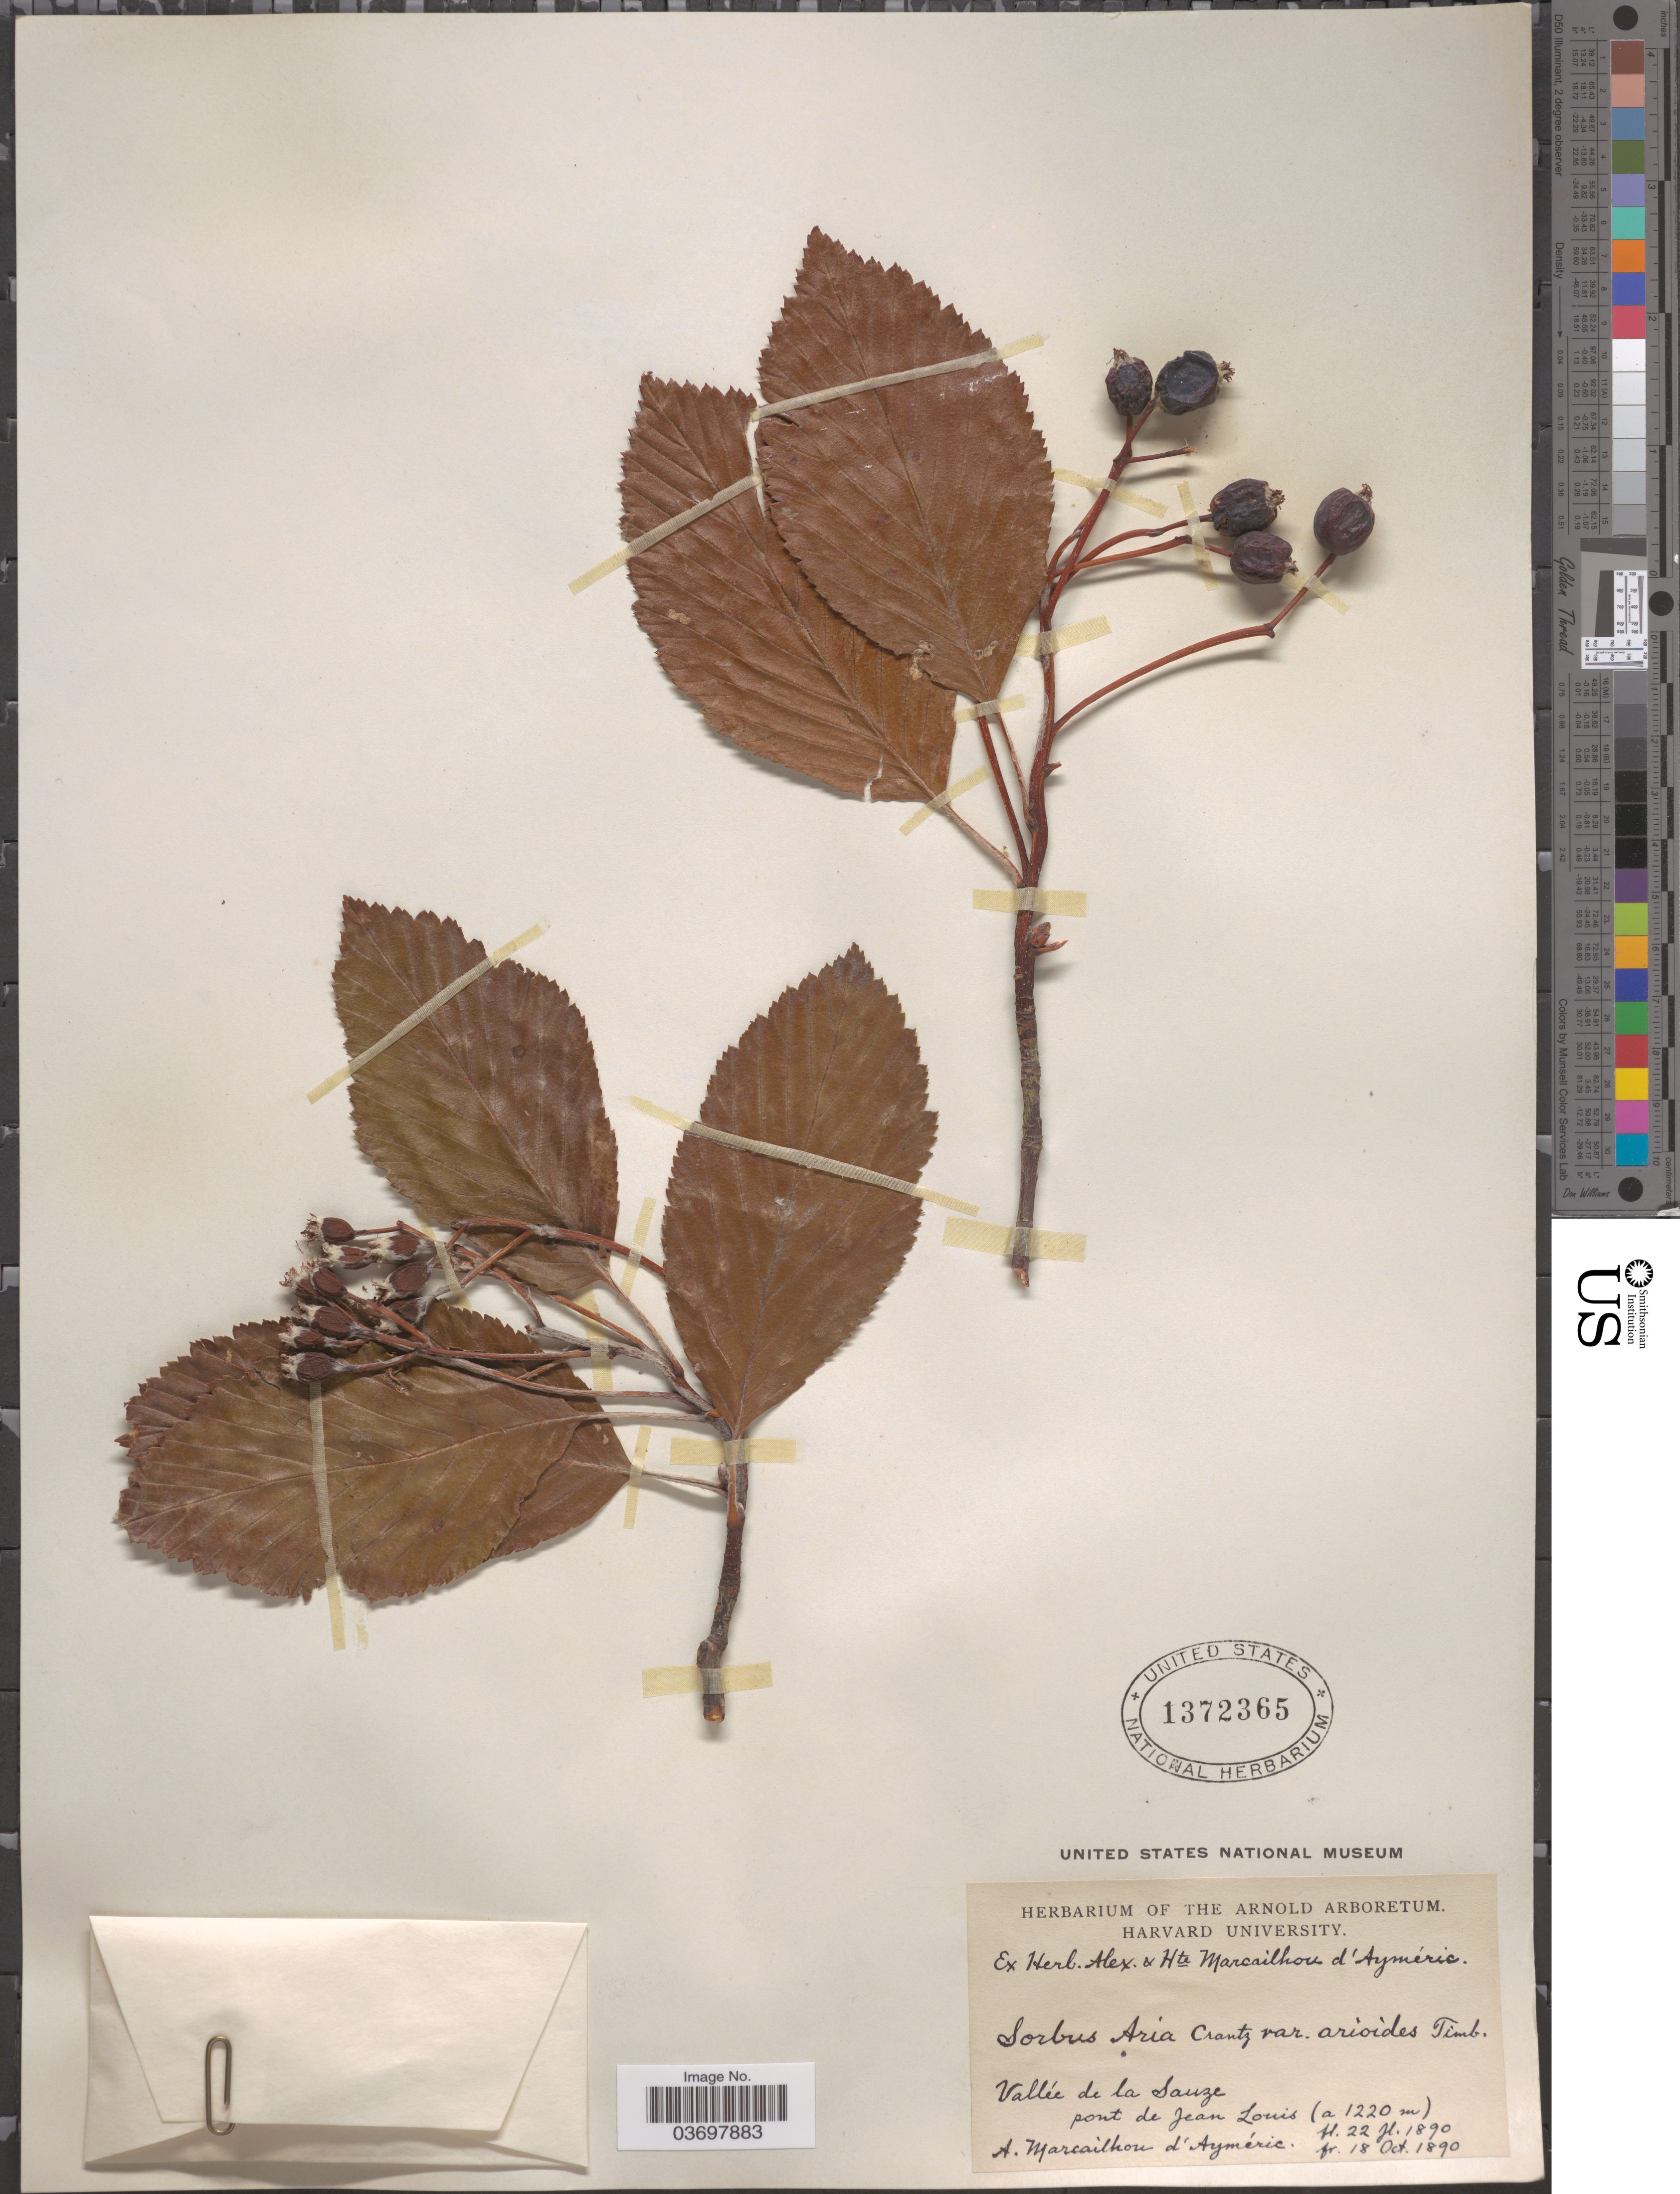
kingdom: Plantae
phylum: Tracheophyta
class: Magnoliopsida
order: Rosales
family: Rosaceae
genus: Sorbus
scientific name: Sorbus aria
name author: (L.) Crantz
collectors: A.L.M. Marcailhou d' Aymeric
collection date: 1890-07-22/1890-10-18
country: France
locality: Vallée de la Sauze. Pont de Jean Louis.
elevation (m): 1220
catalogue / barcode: US 1372365